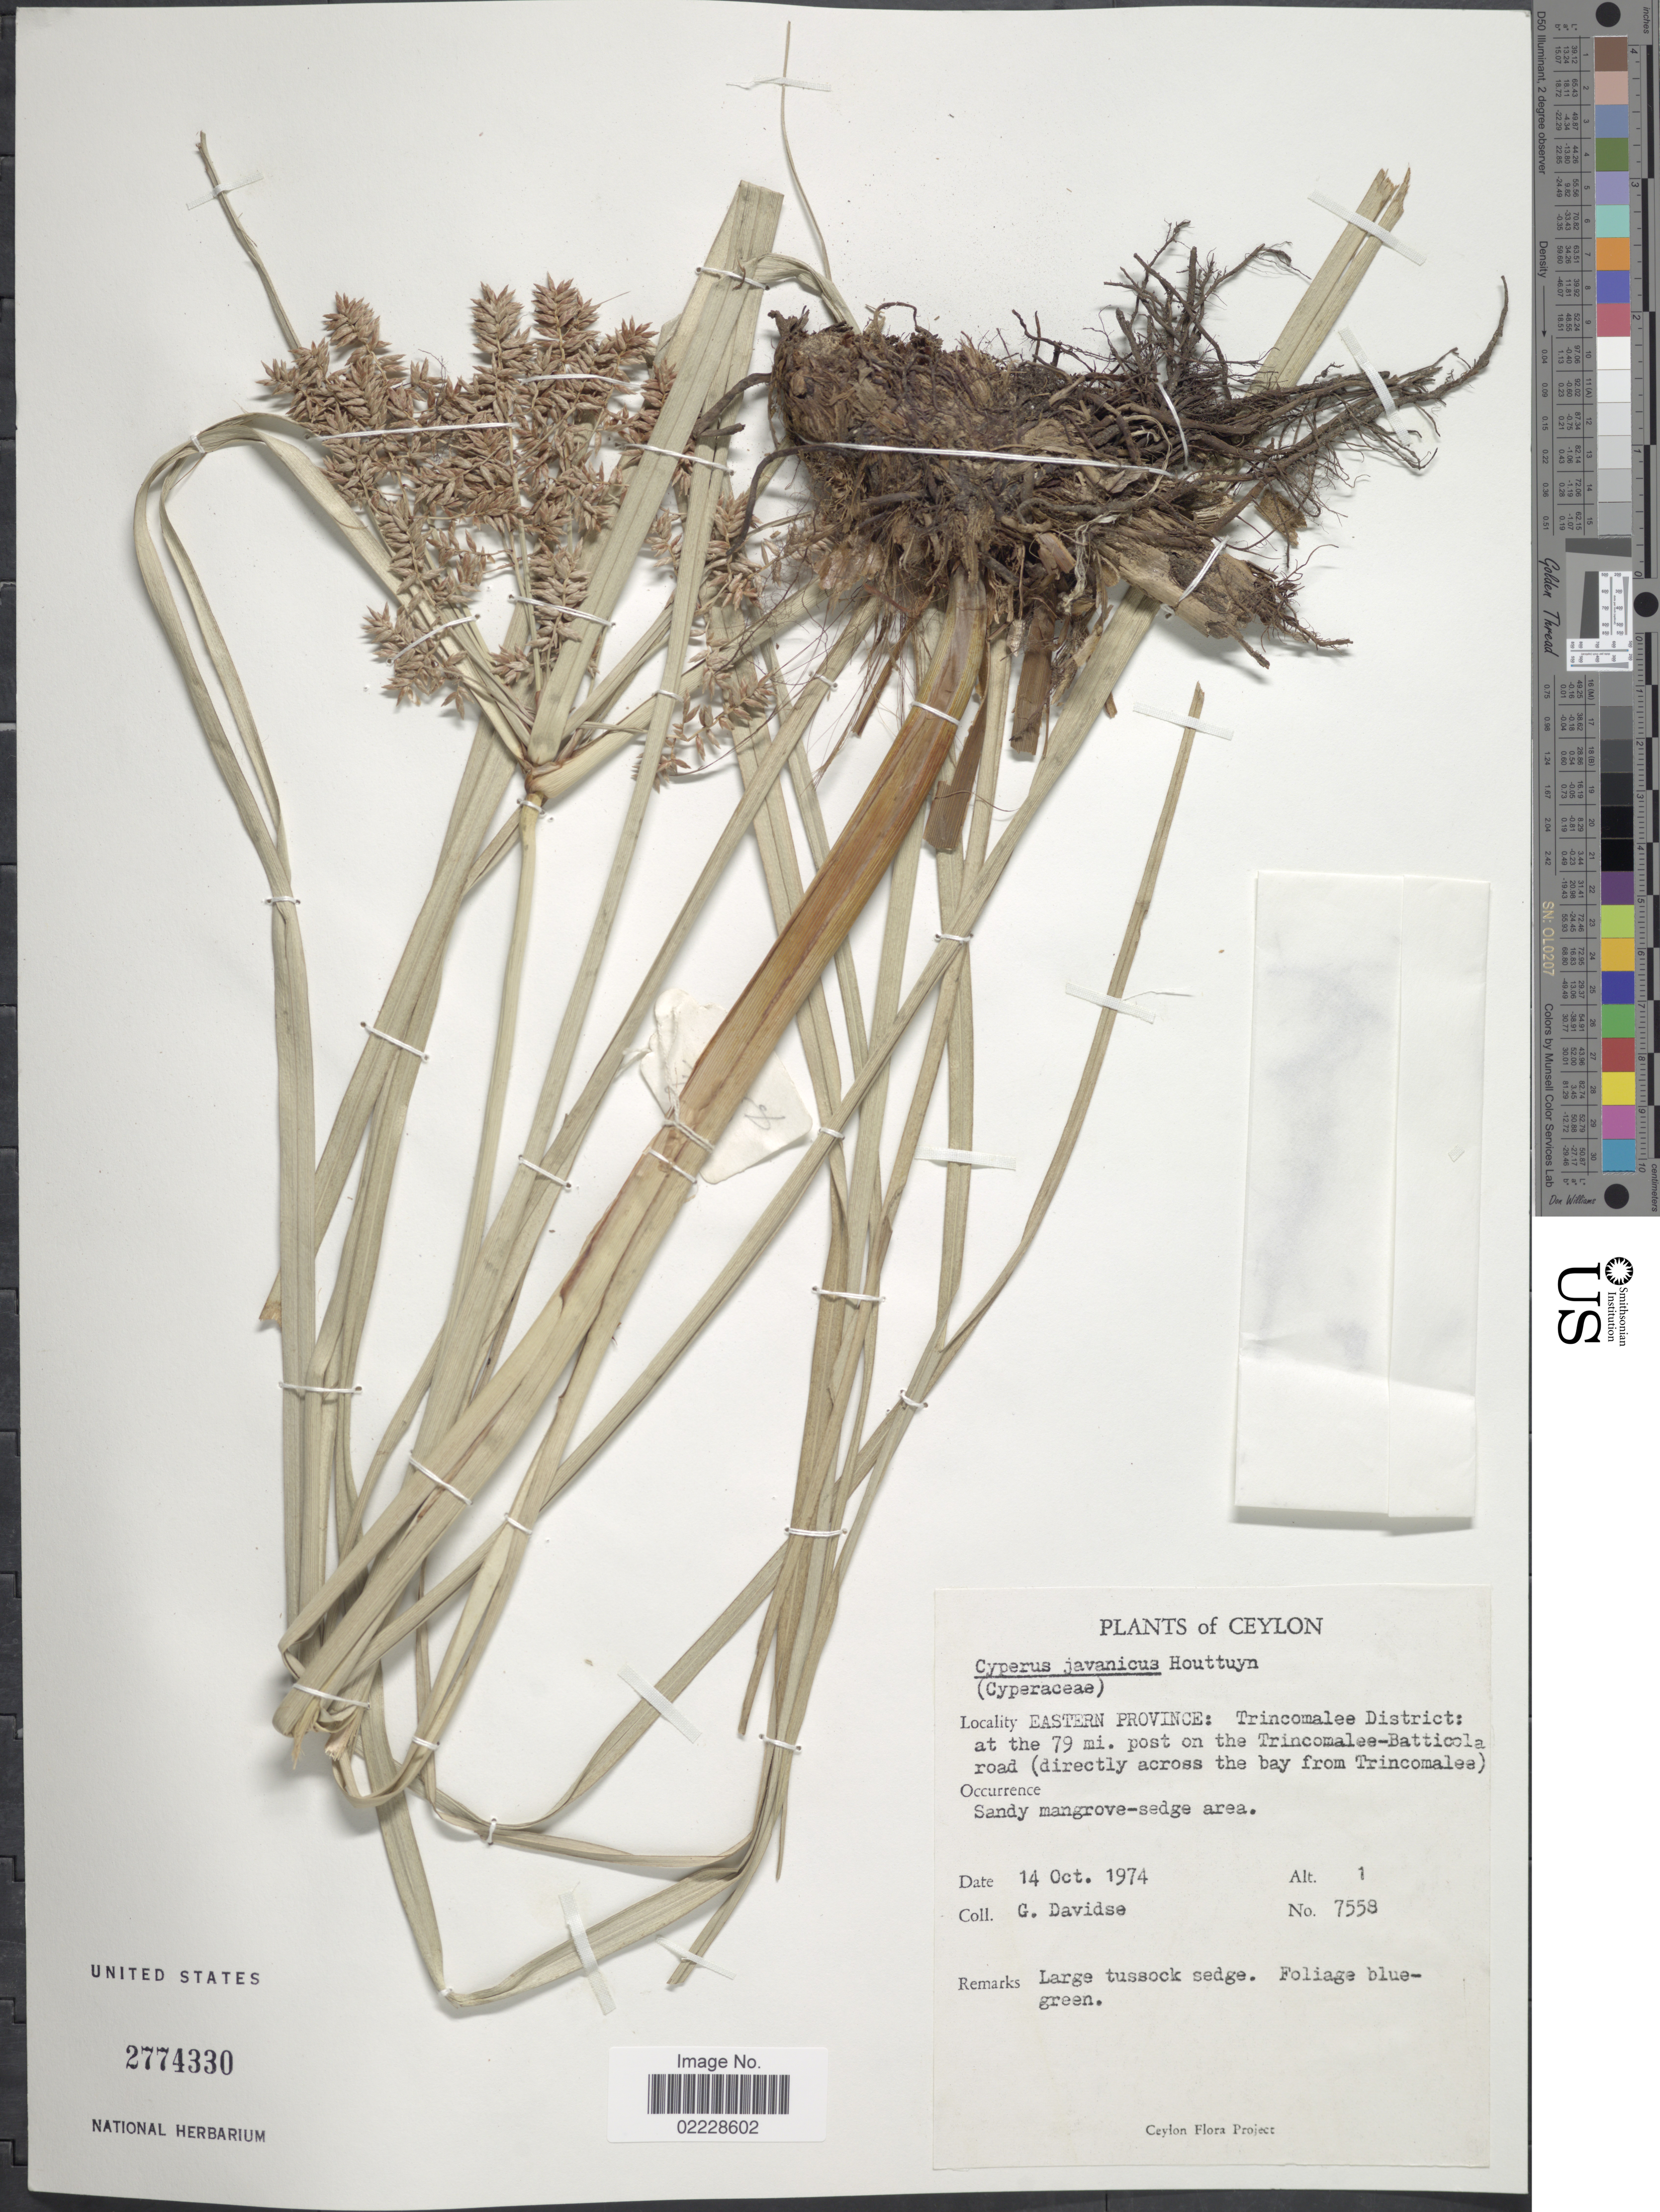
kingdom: Plantae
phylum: Tracheophyta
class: Liliopsida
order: Poales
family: Cyperaceae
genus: Cyperus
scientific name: Cyperus javanicus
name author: Houtt.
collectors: G. Davidse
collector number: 7558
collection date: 1974-10-14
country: Sri Lanka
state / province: Eastern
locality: Eastern Province: Trincomalee District: at the 79 mi, post on the Trincomalee-Batticola at the 79 mi. post on the Trincomalee-Batticola road (directly across the way from Trincomalee). Ceylon.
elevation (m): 1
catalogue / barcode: US 2774330